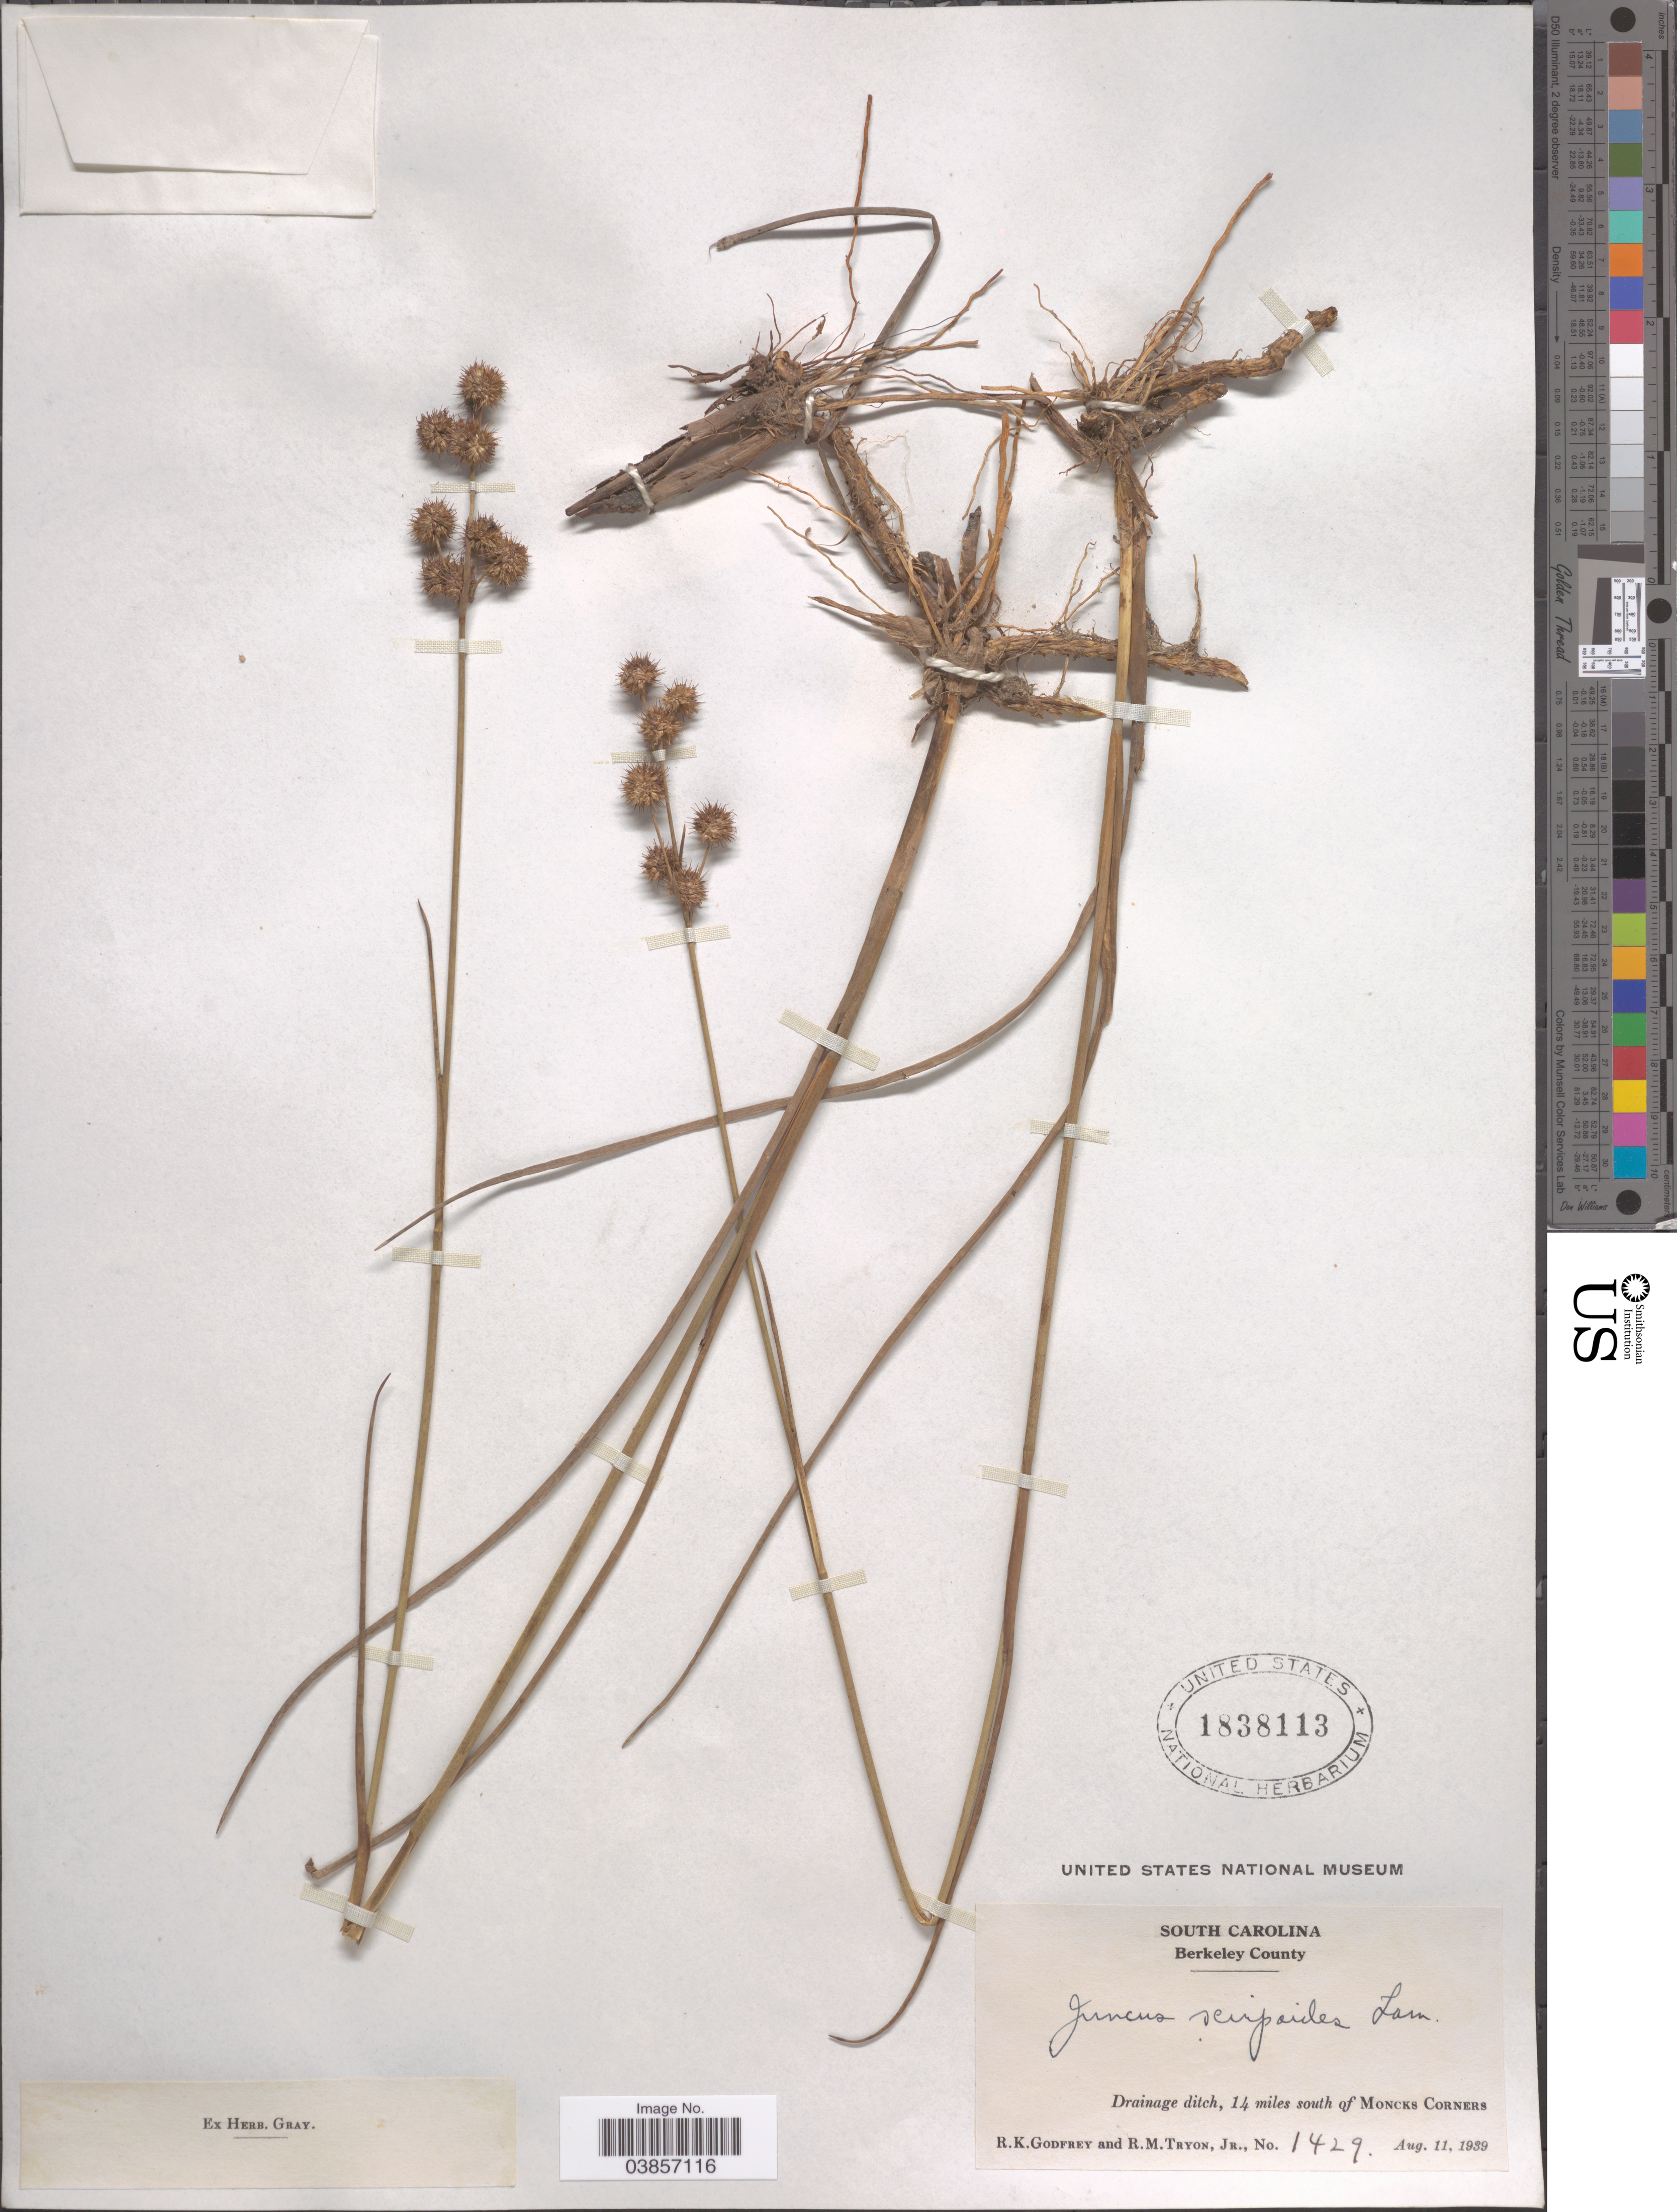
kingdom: Plantae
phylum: Tracheophyta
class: Liliopsida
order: Poales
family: Juncaceae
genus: Juncus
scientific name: Juncus scirpoides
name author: Lam.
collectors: R. K. Godfrey & R. Tryon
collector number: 1429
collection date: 1939-08-11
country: United States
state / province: South Carolina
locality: Berkeley County. Drainage ditch, 14 miles south of Moncks Corners.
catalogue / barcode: US 1838113